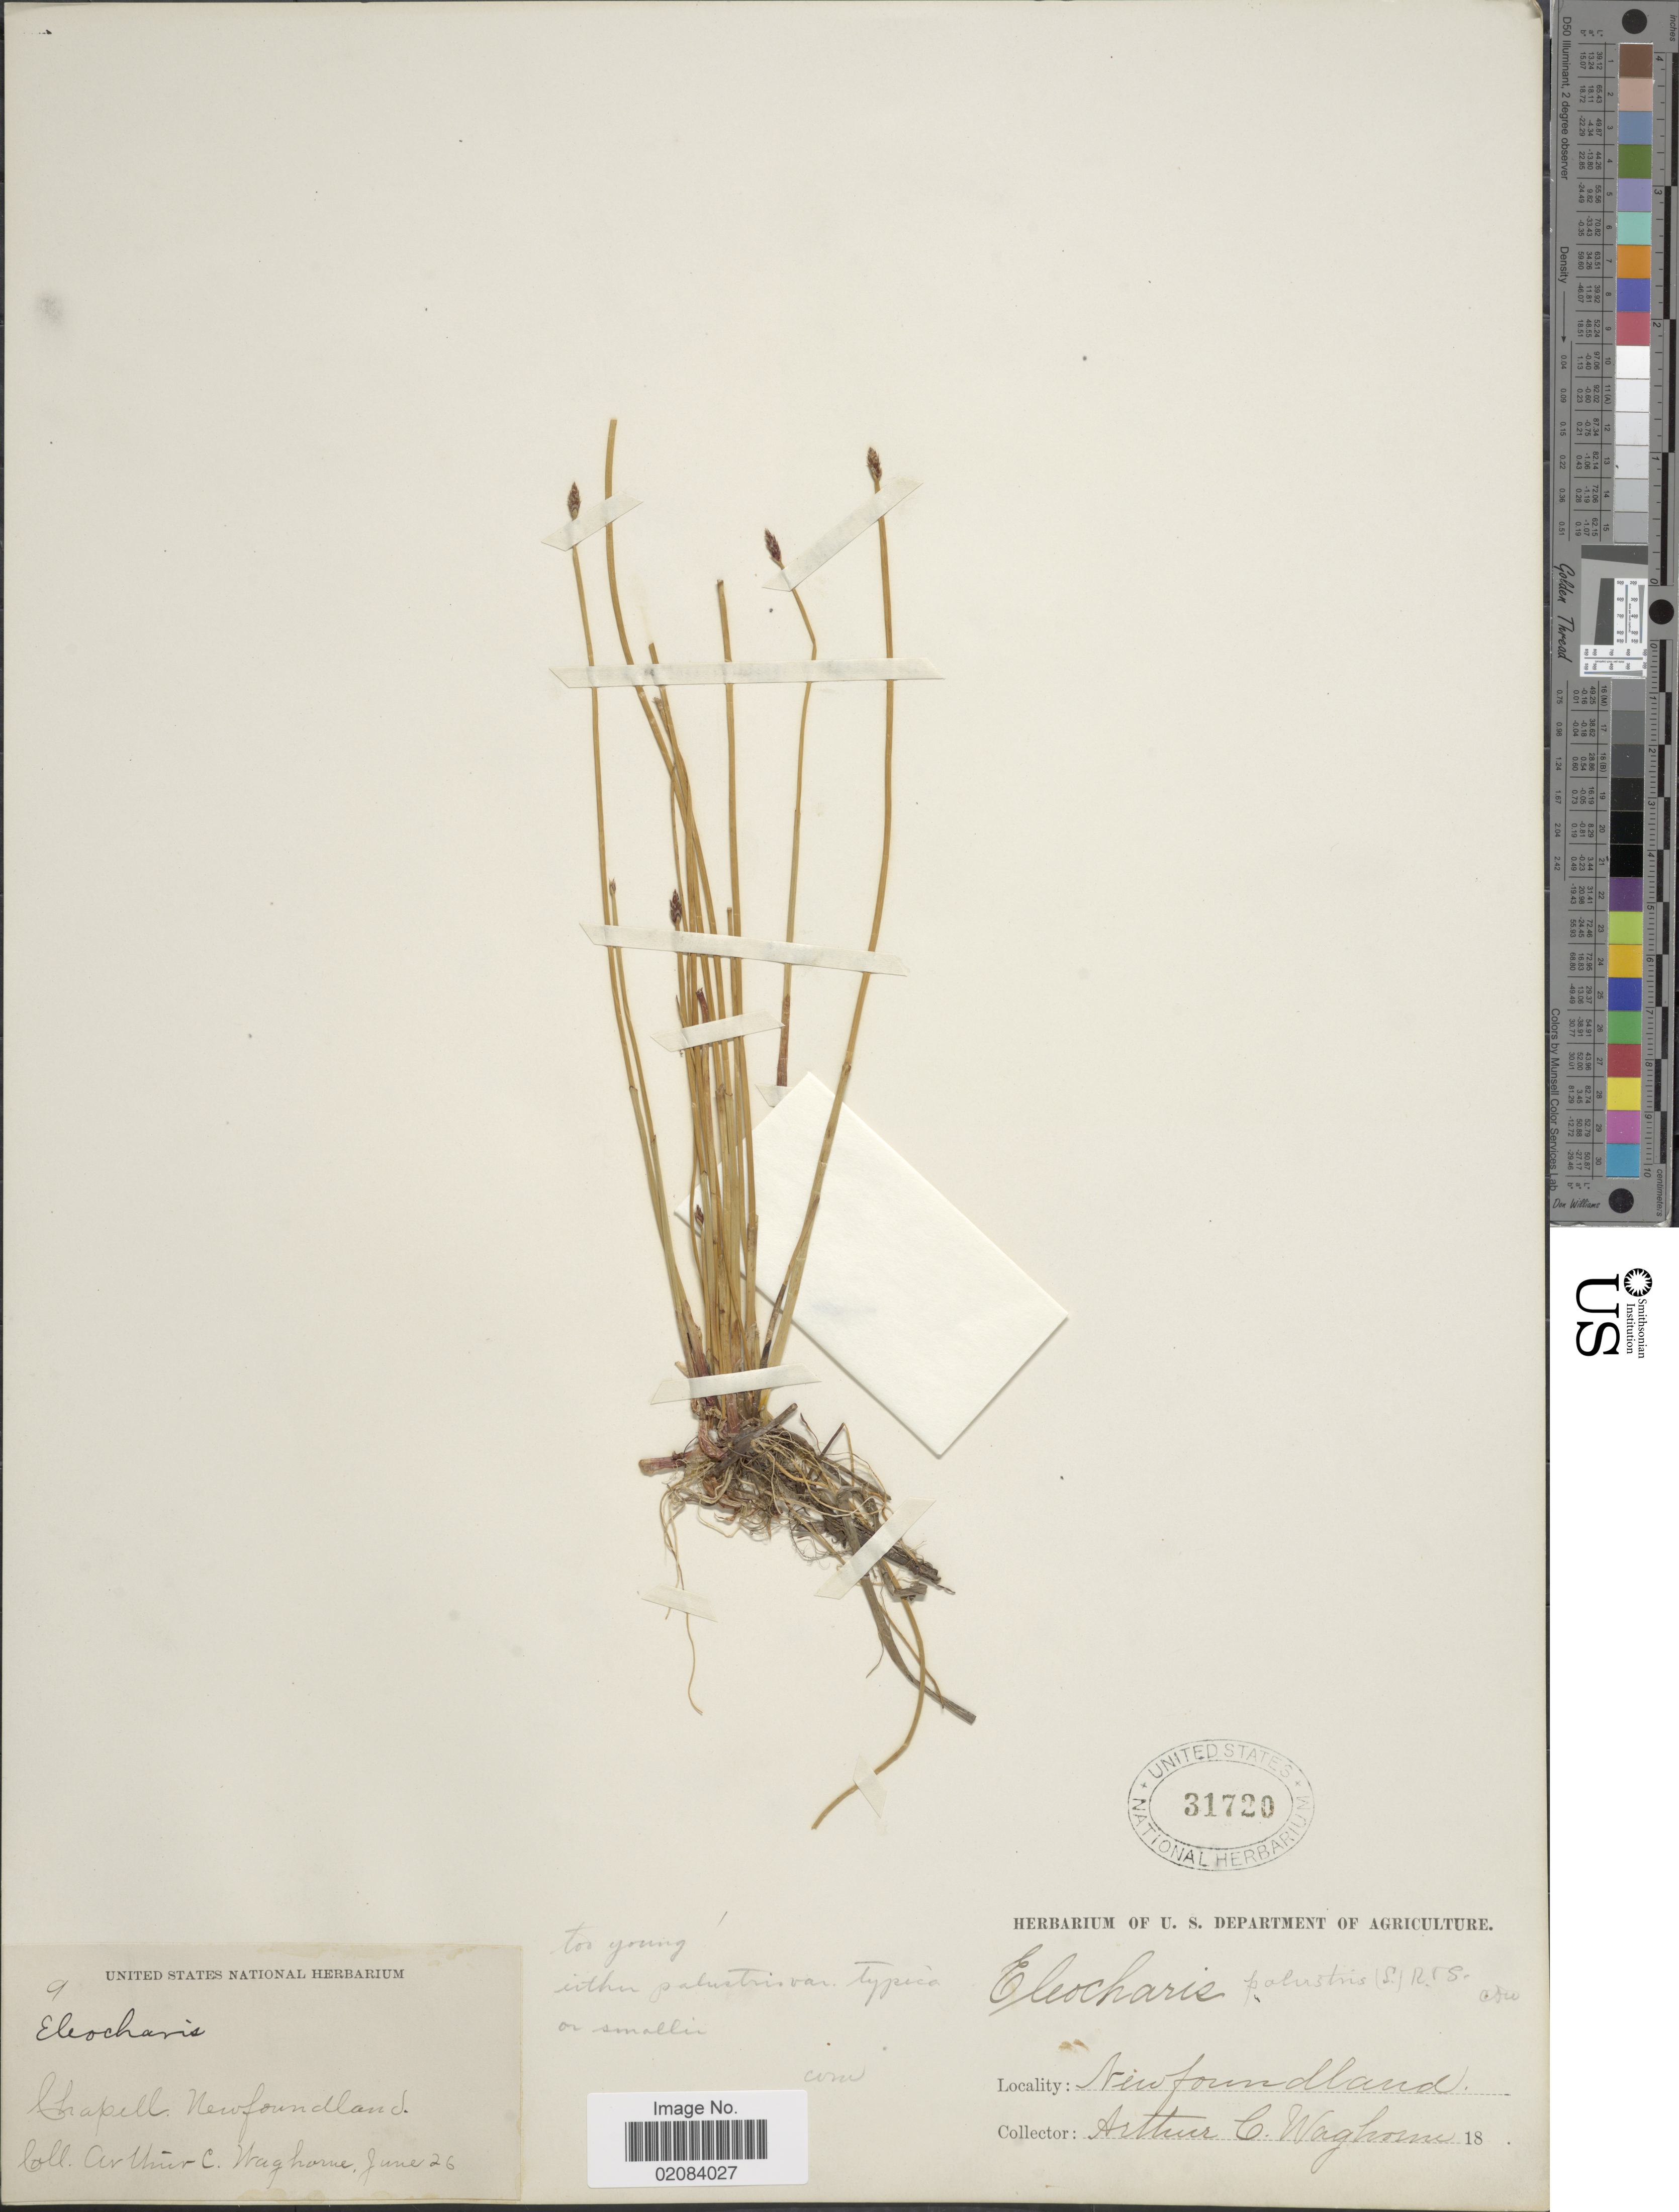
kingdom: Plantae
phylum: Tracheophyta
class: Liliopsida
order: Poales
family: Cyperaceae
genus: Eleocharis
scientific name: Eleocharis palustris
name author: (L.) Roem. & Schult.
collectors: A. Waghorne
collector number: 4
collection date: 1826-06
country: Canada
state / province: Newfoundland and Labrador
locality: Chapell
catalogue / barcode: US 31720